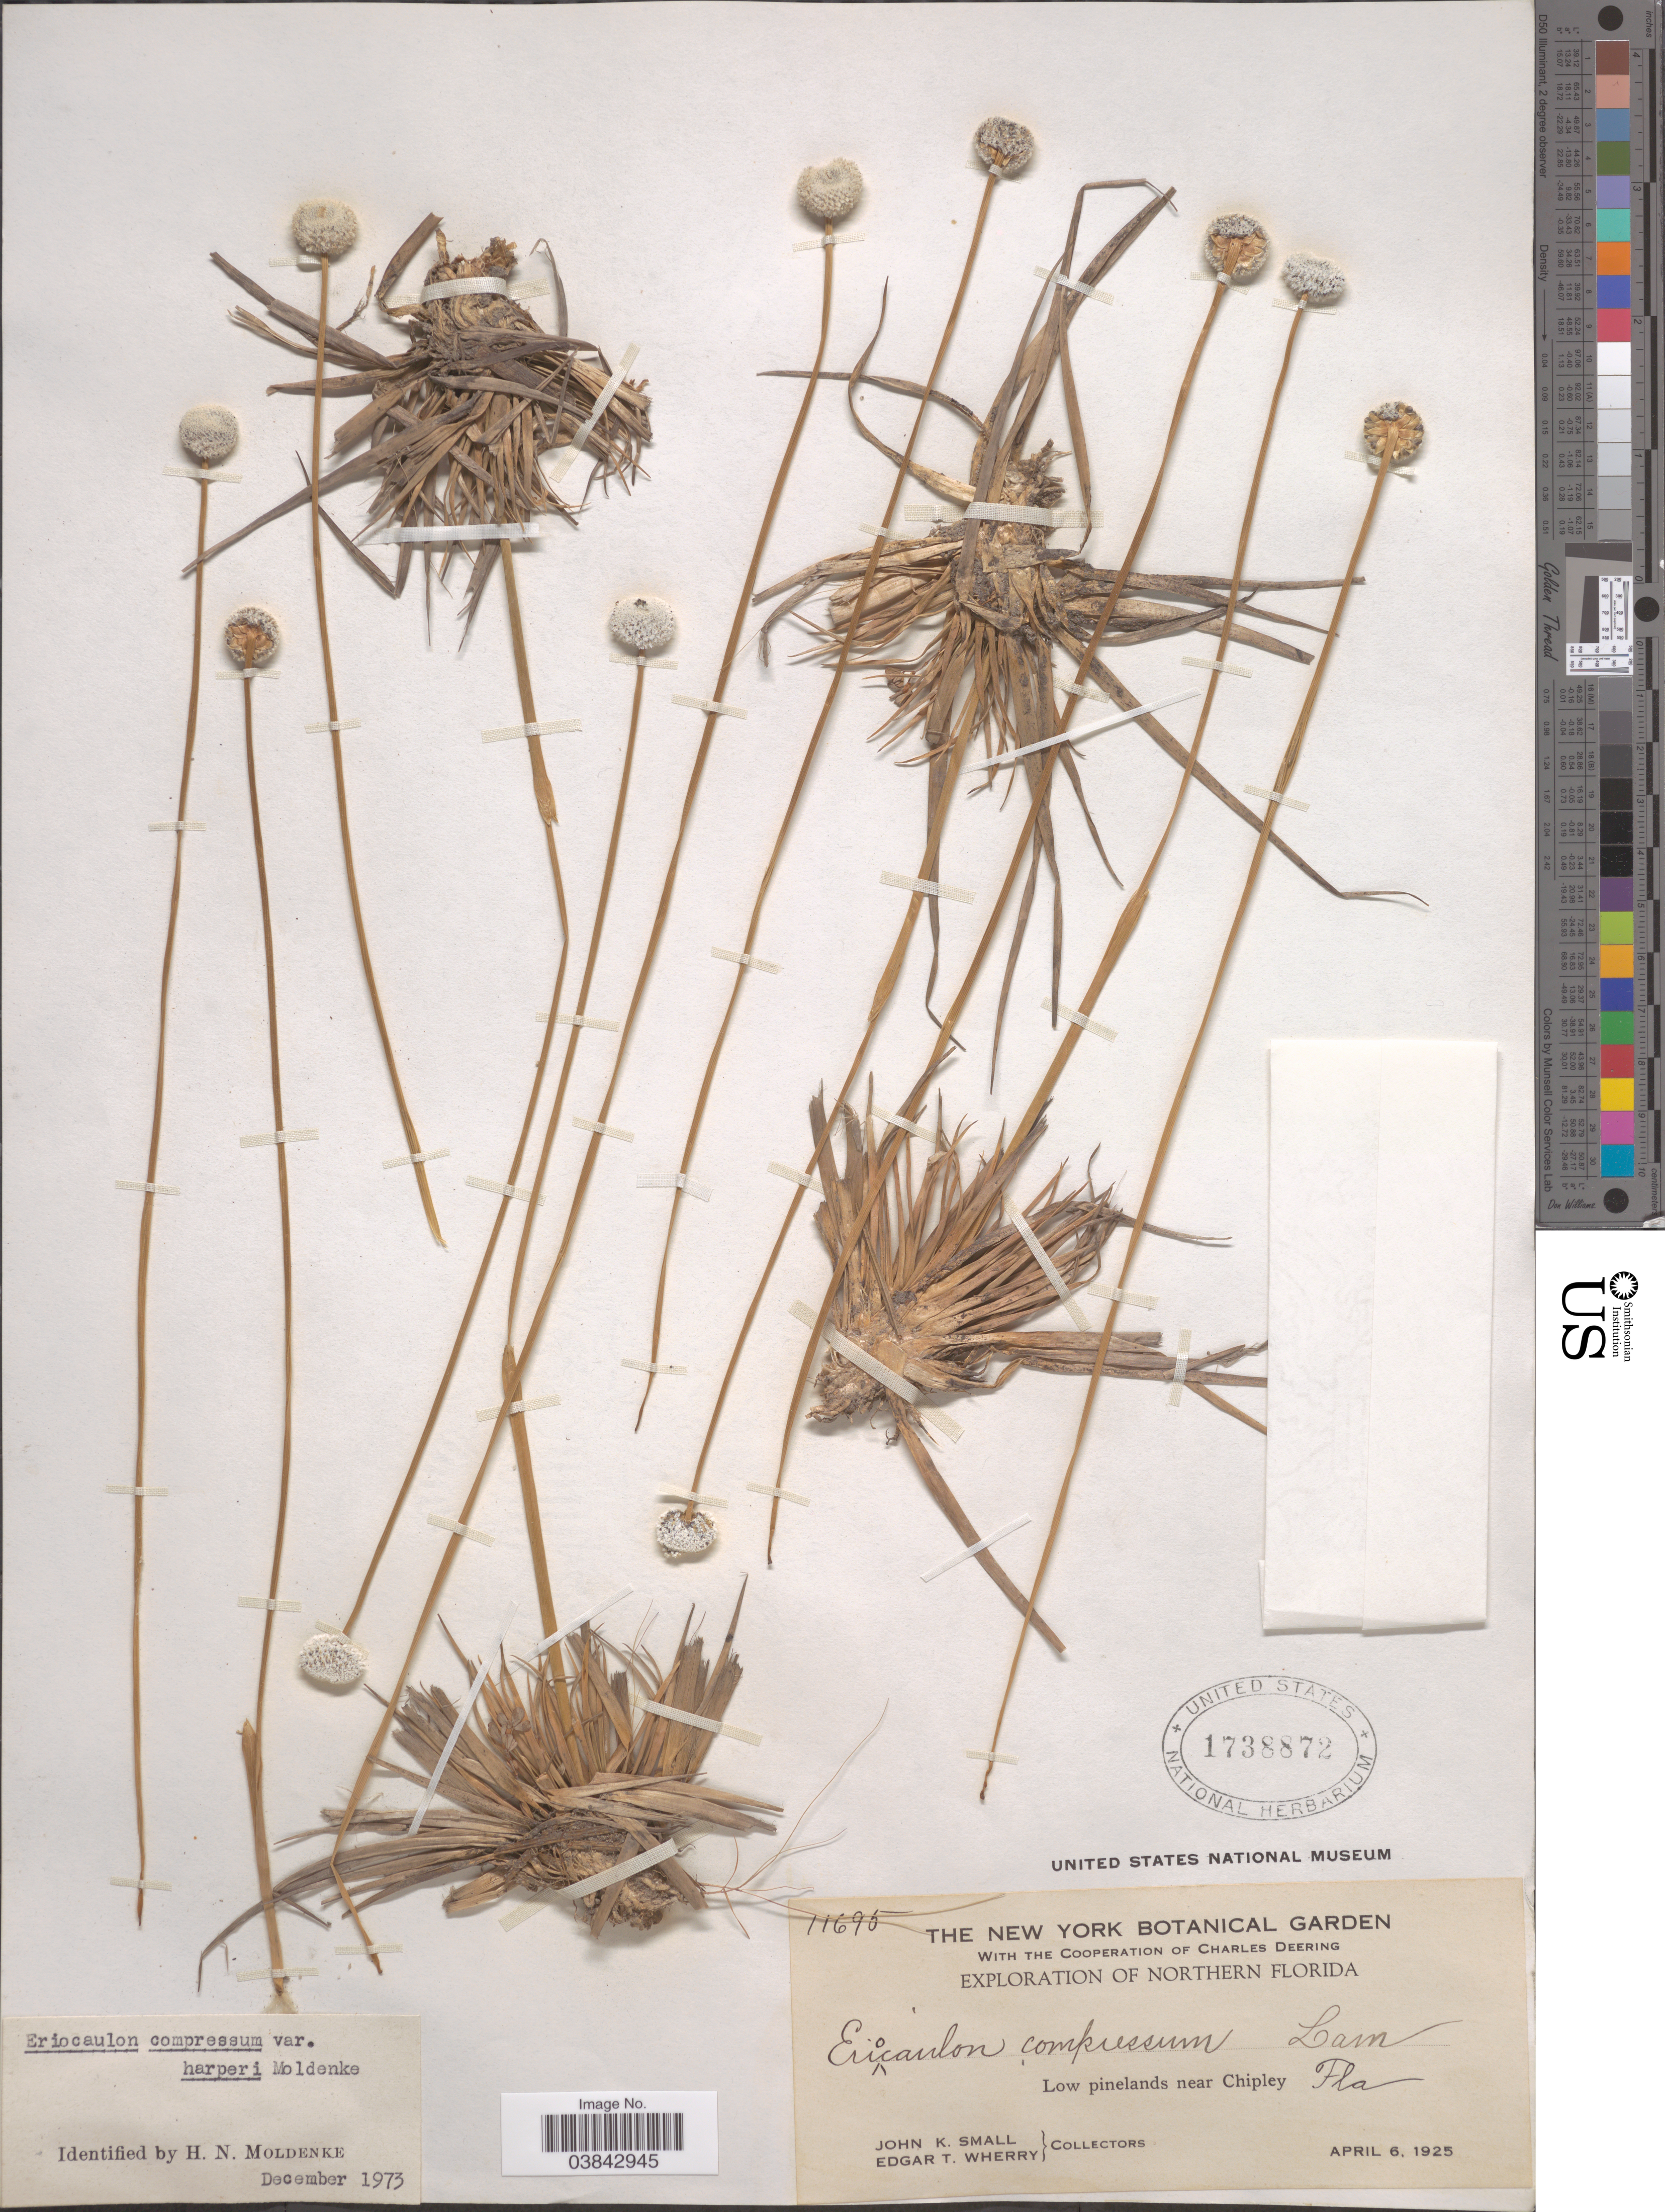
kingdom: Plantae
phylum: Tracheophyta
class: Liliopsida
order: Poales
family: Eriocaulaceae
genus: Eriocaulon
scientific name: Eriocaulon compressum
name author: Lam.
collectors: J. K. Small & E. T. Wherry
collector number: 11695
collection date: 1925-04-06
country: United States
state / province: Florida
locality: Northern Florida. Near Chipley.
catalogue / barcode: US 1738872